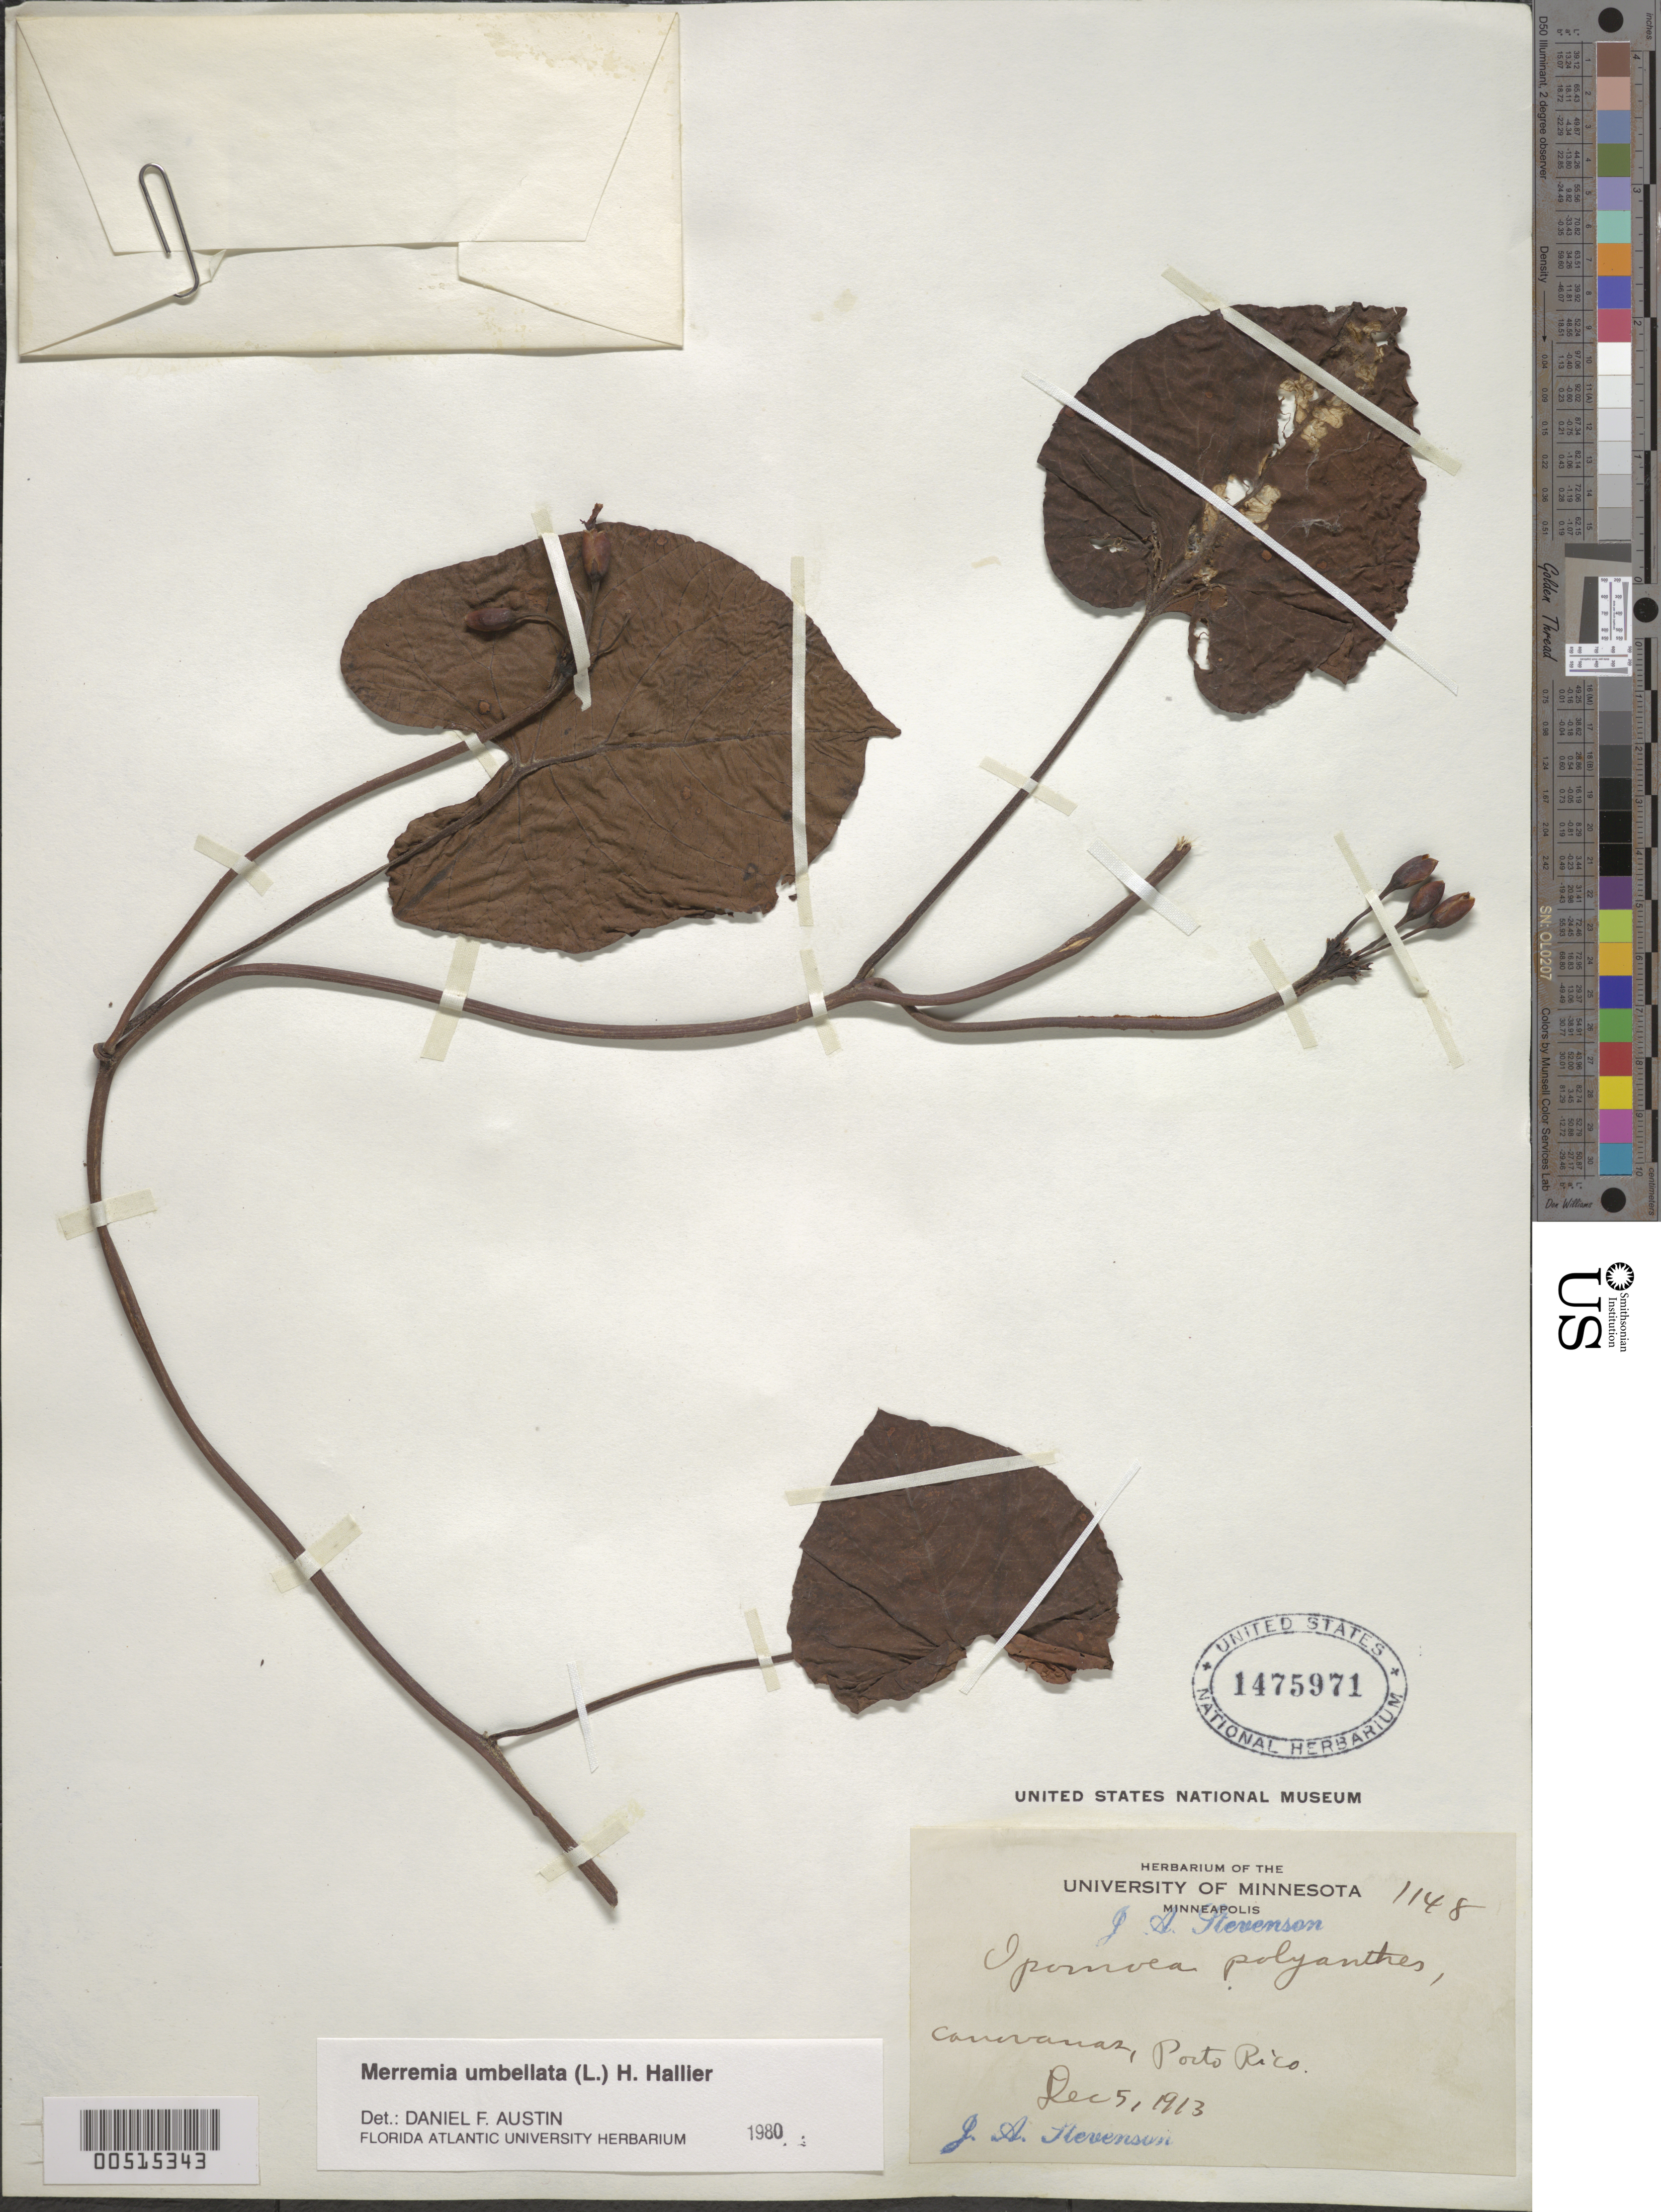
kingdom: Plantae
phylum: Tracheophyta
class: Magnoliopsida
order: Solanales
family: Convolvulaceae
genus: Camonea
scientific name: Camonea umbellata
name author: (L.) A. R. Simões & Staples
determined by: Strong, Mark T., (BOT), Smithsonian Institution - National Museum of Natural History (UNITED STATES)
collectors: J. Stevenson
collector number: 1148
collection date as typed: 05 Dec 1913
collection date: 1913-12-05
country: Puerto Rico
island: Greater Antilles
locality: Canovanas.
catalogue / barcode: US 1475971